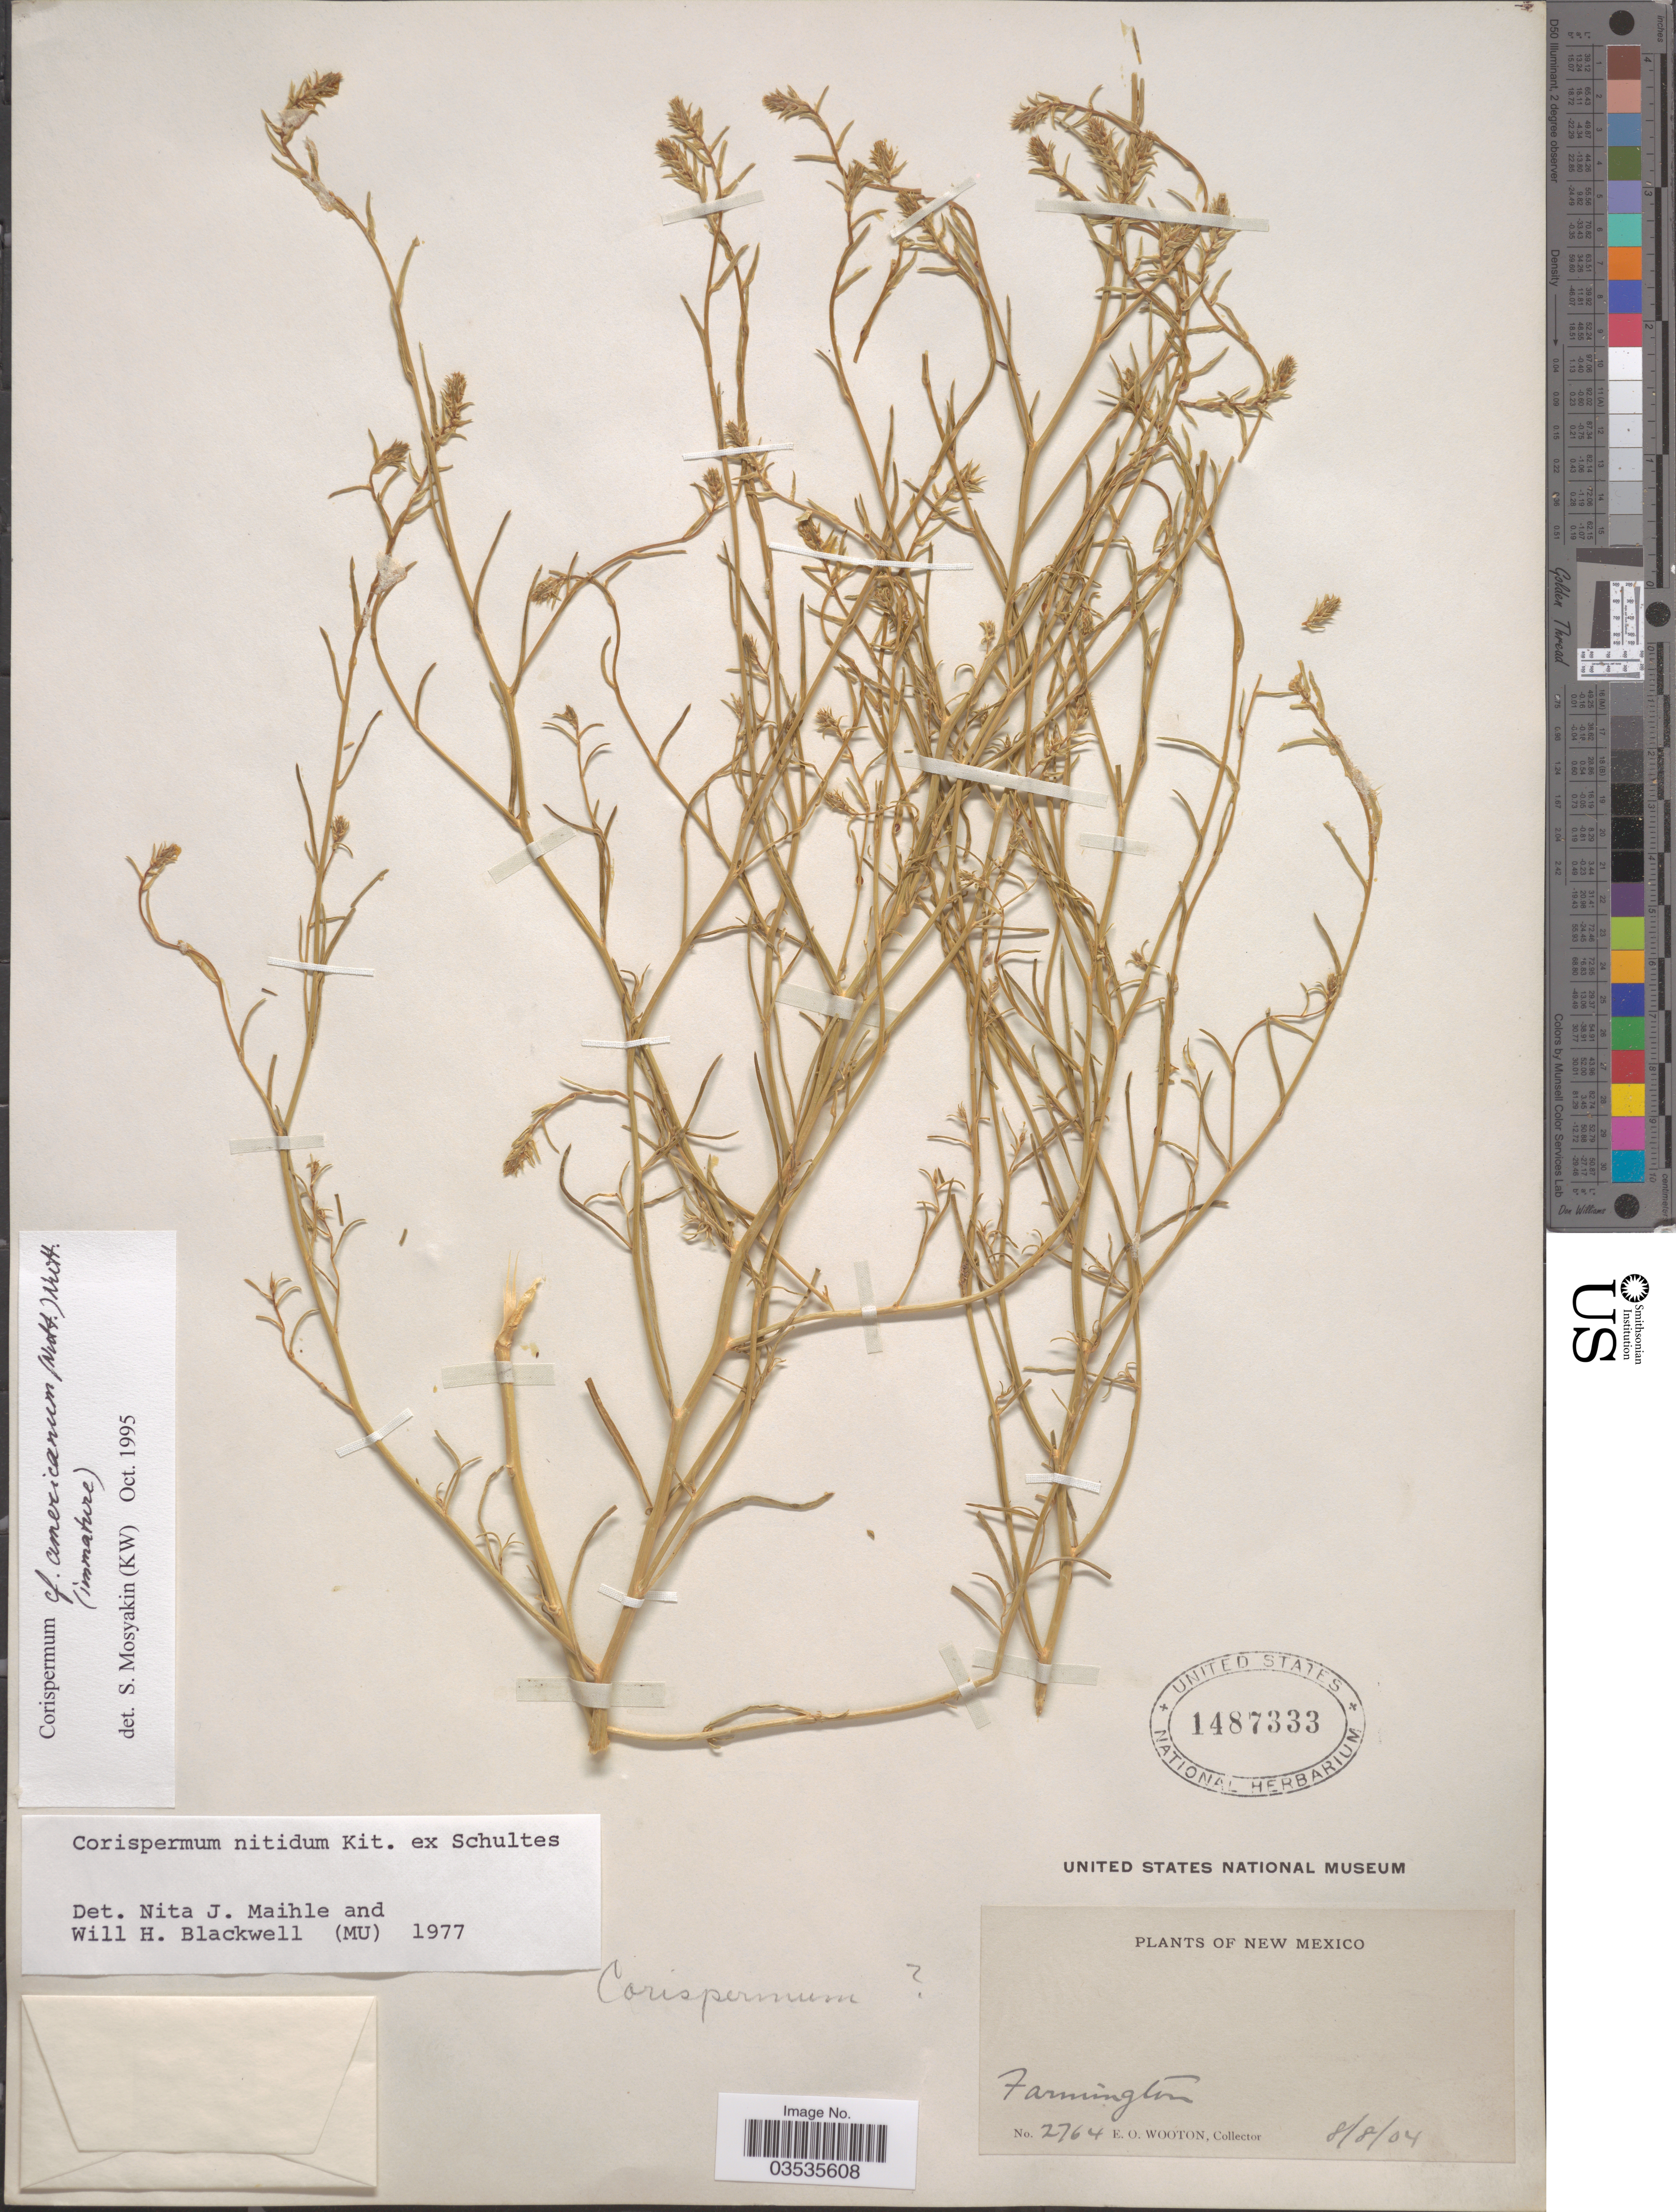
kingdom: Plantae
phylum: Tracheophyta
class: Magnoliopsida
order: Caryophyllales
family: Amaranthaceae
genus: Corispermum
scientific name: Corispermum americanum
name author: (Nutt.) Nutt.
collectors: E. O. Wooton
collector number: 2764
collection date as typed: Transcribed d/m/y: 8/8/4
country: United States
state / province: New Mexico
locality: Farmington.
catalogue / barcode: US 1487333